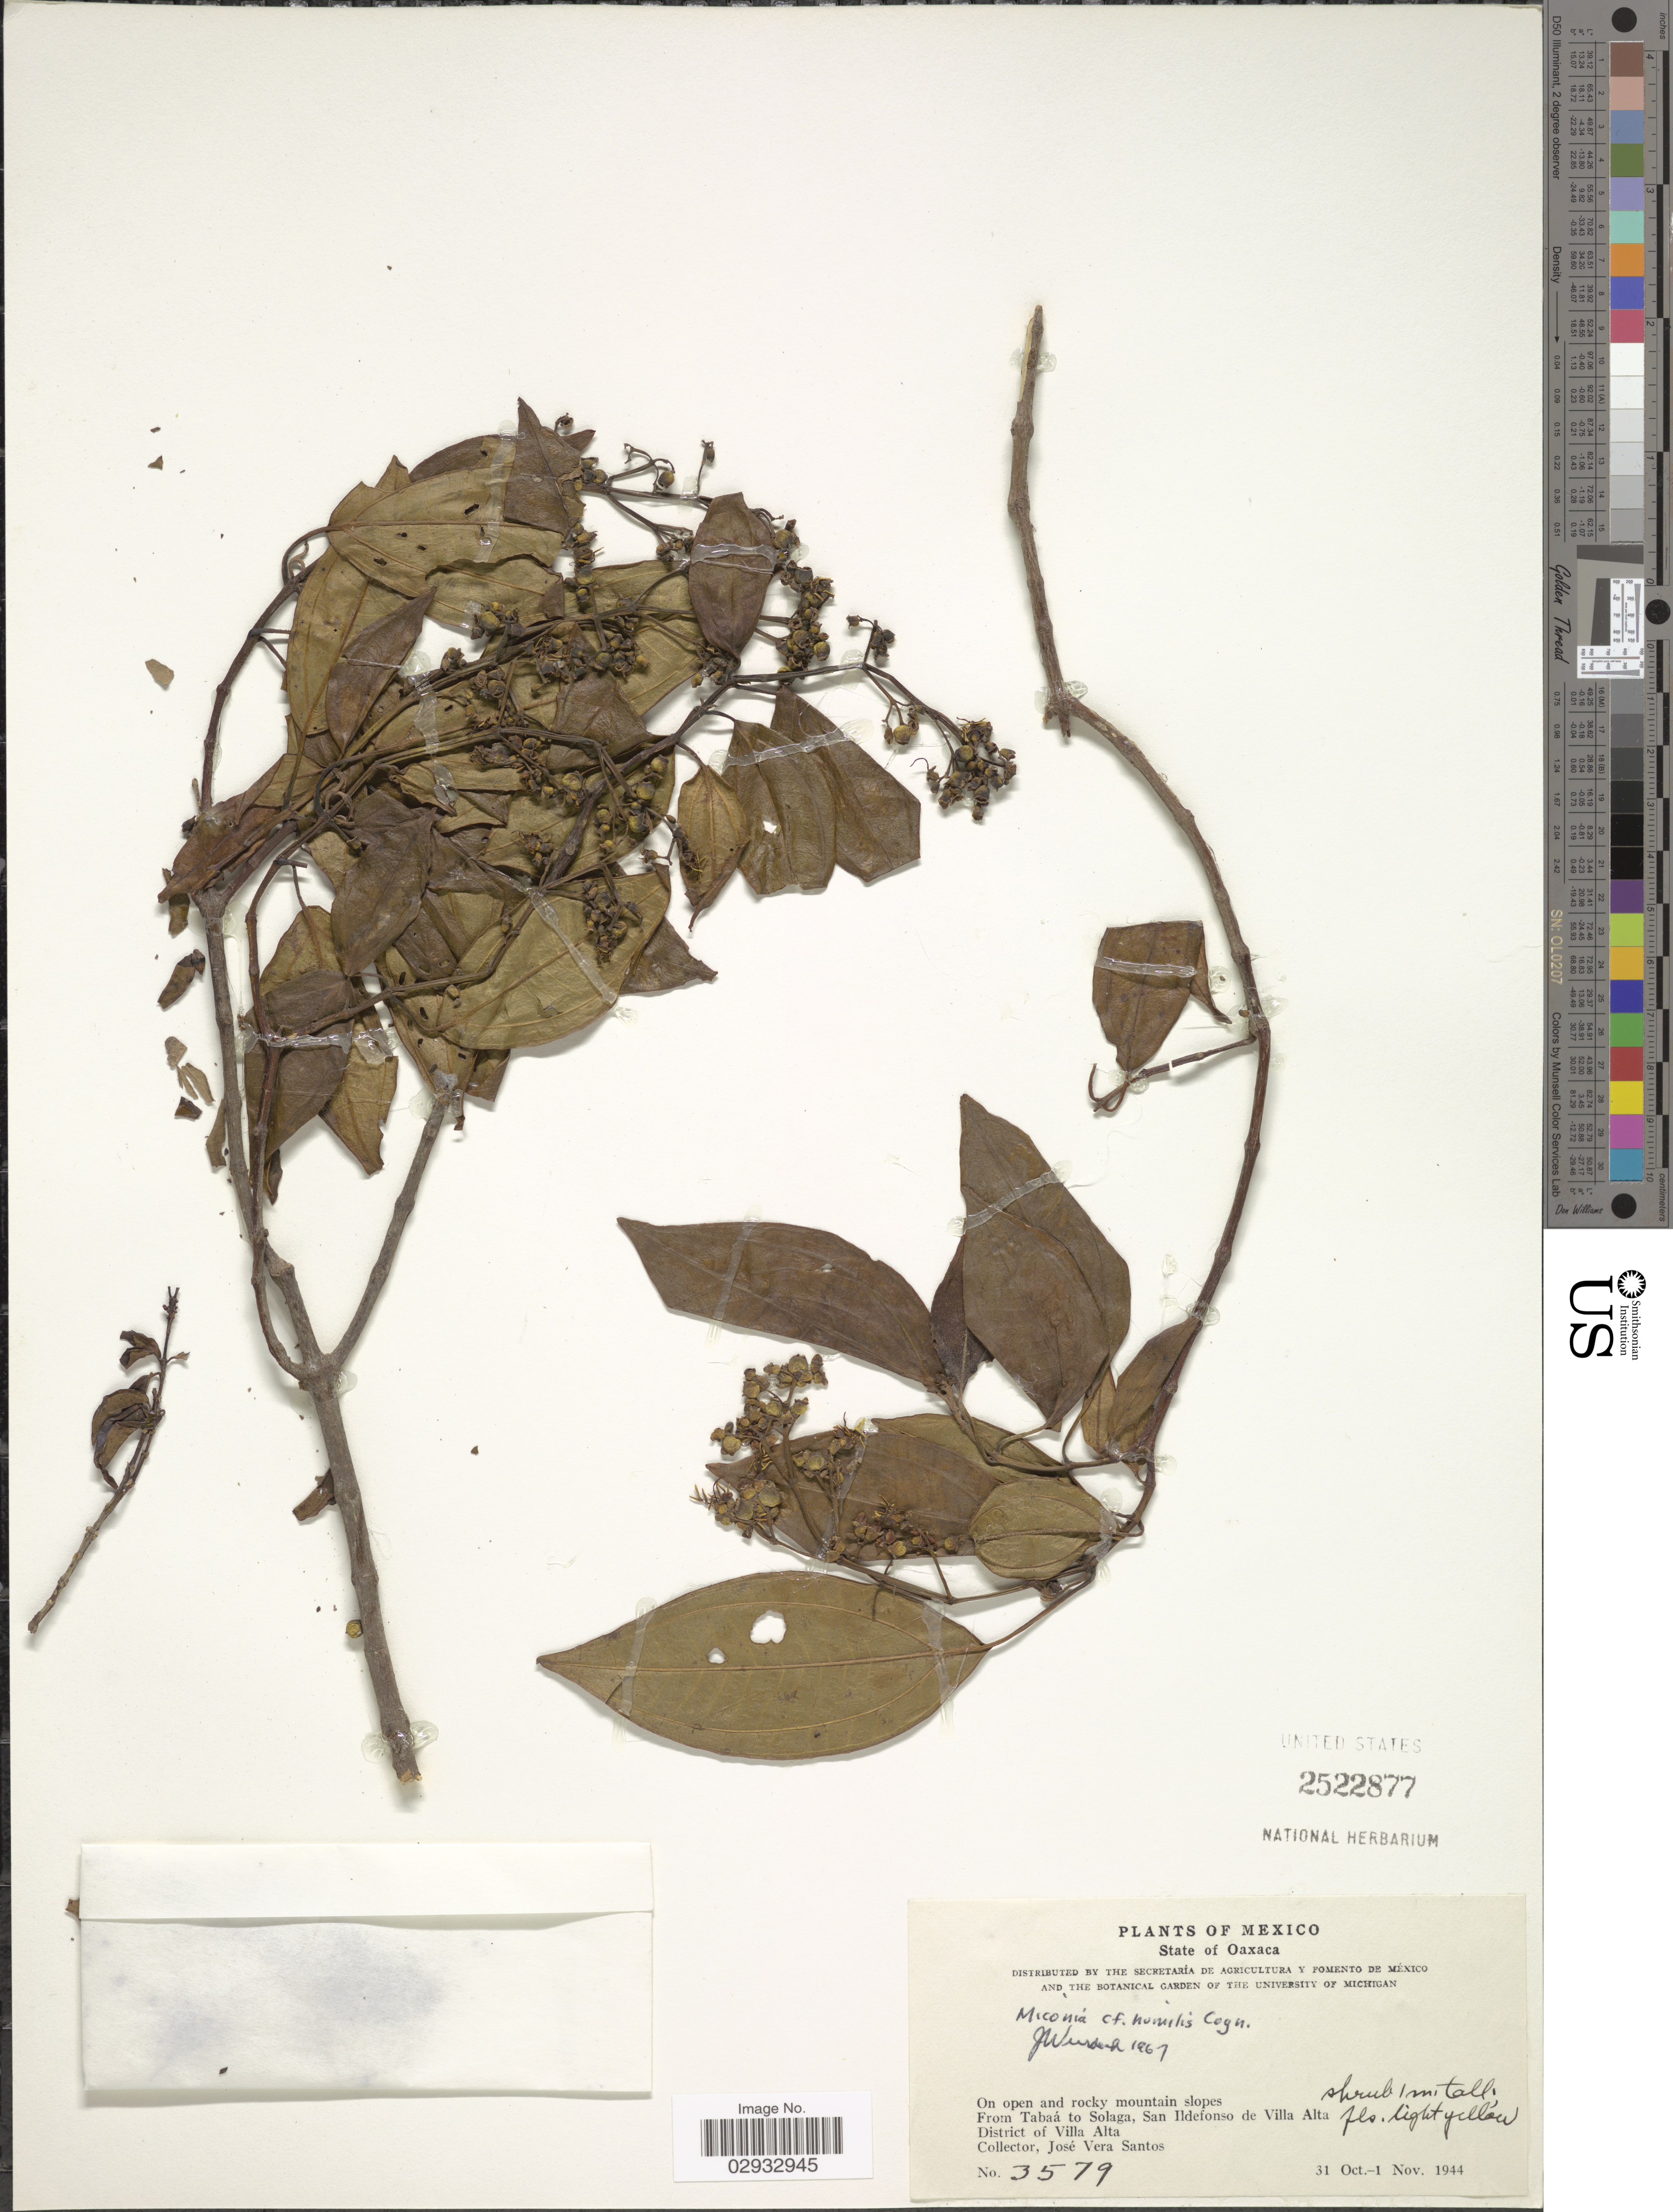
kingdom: Plantae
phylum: Tracheophyta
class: Magnoliopsida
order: Myrtales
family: Melastomataceae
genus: Miconia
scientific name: Miconia humilis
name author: Cogn.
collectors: J. V. Santos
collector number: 3579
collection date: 1944-10-31/1944-11-01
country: Mexico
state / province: Oaxaca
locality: From Tabaá to Solaga, San Ildefonso de Villa Alta. District of Villa Alta.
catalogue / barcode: US 2522877